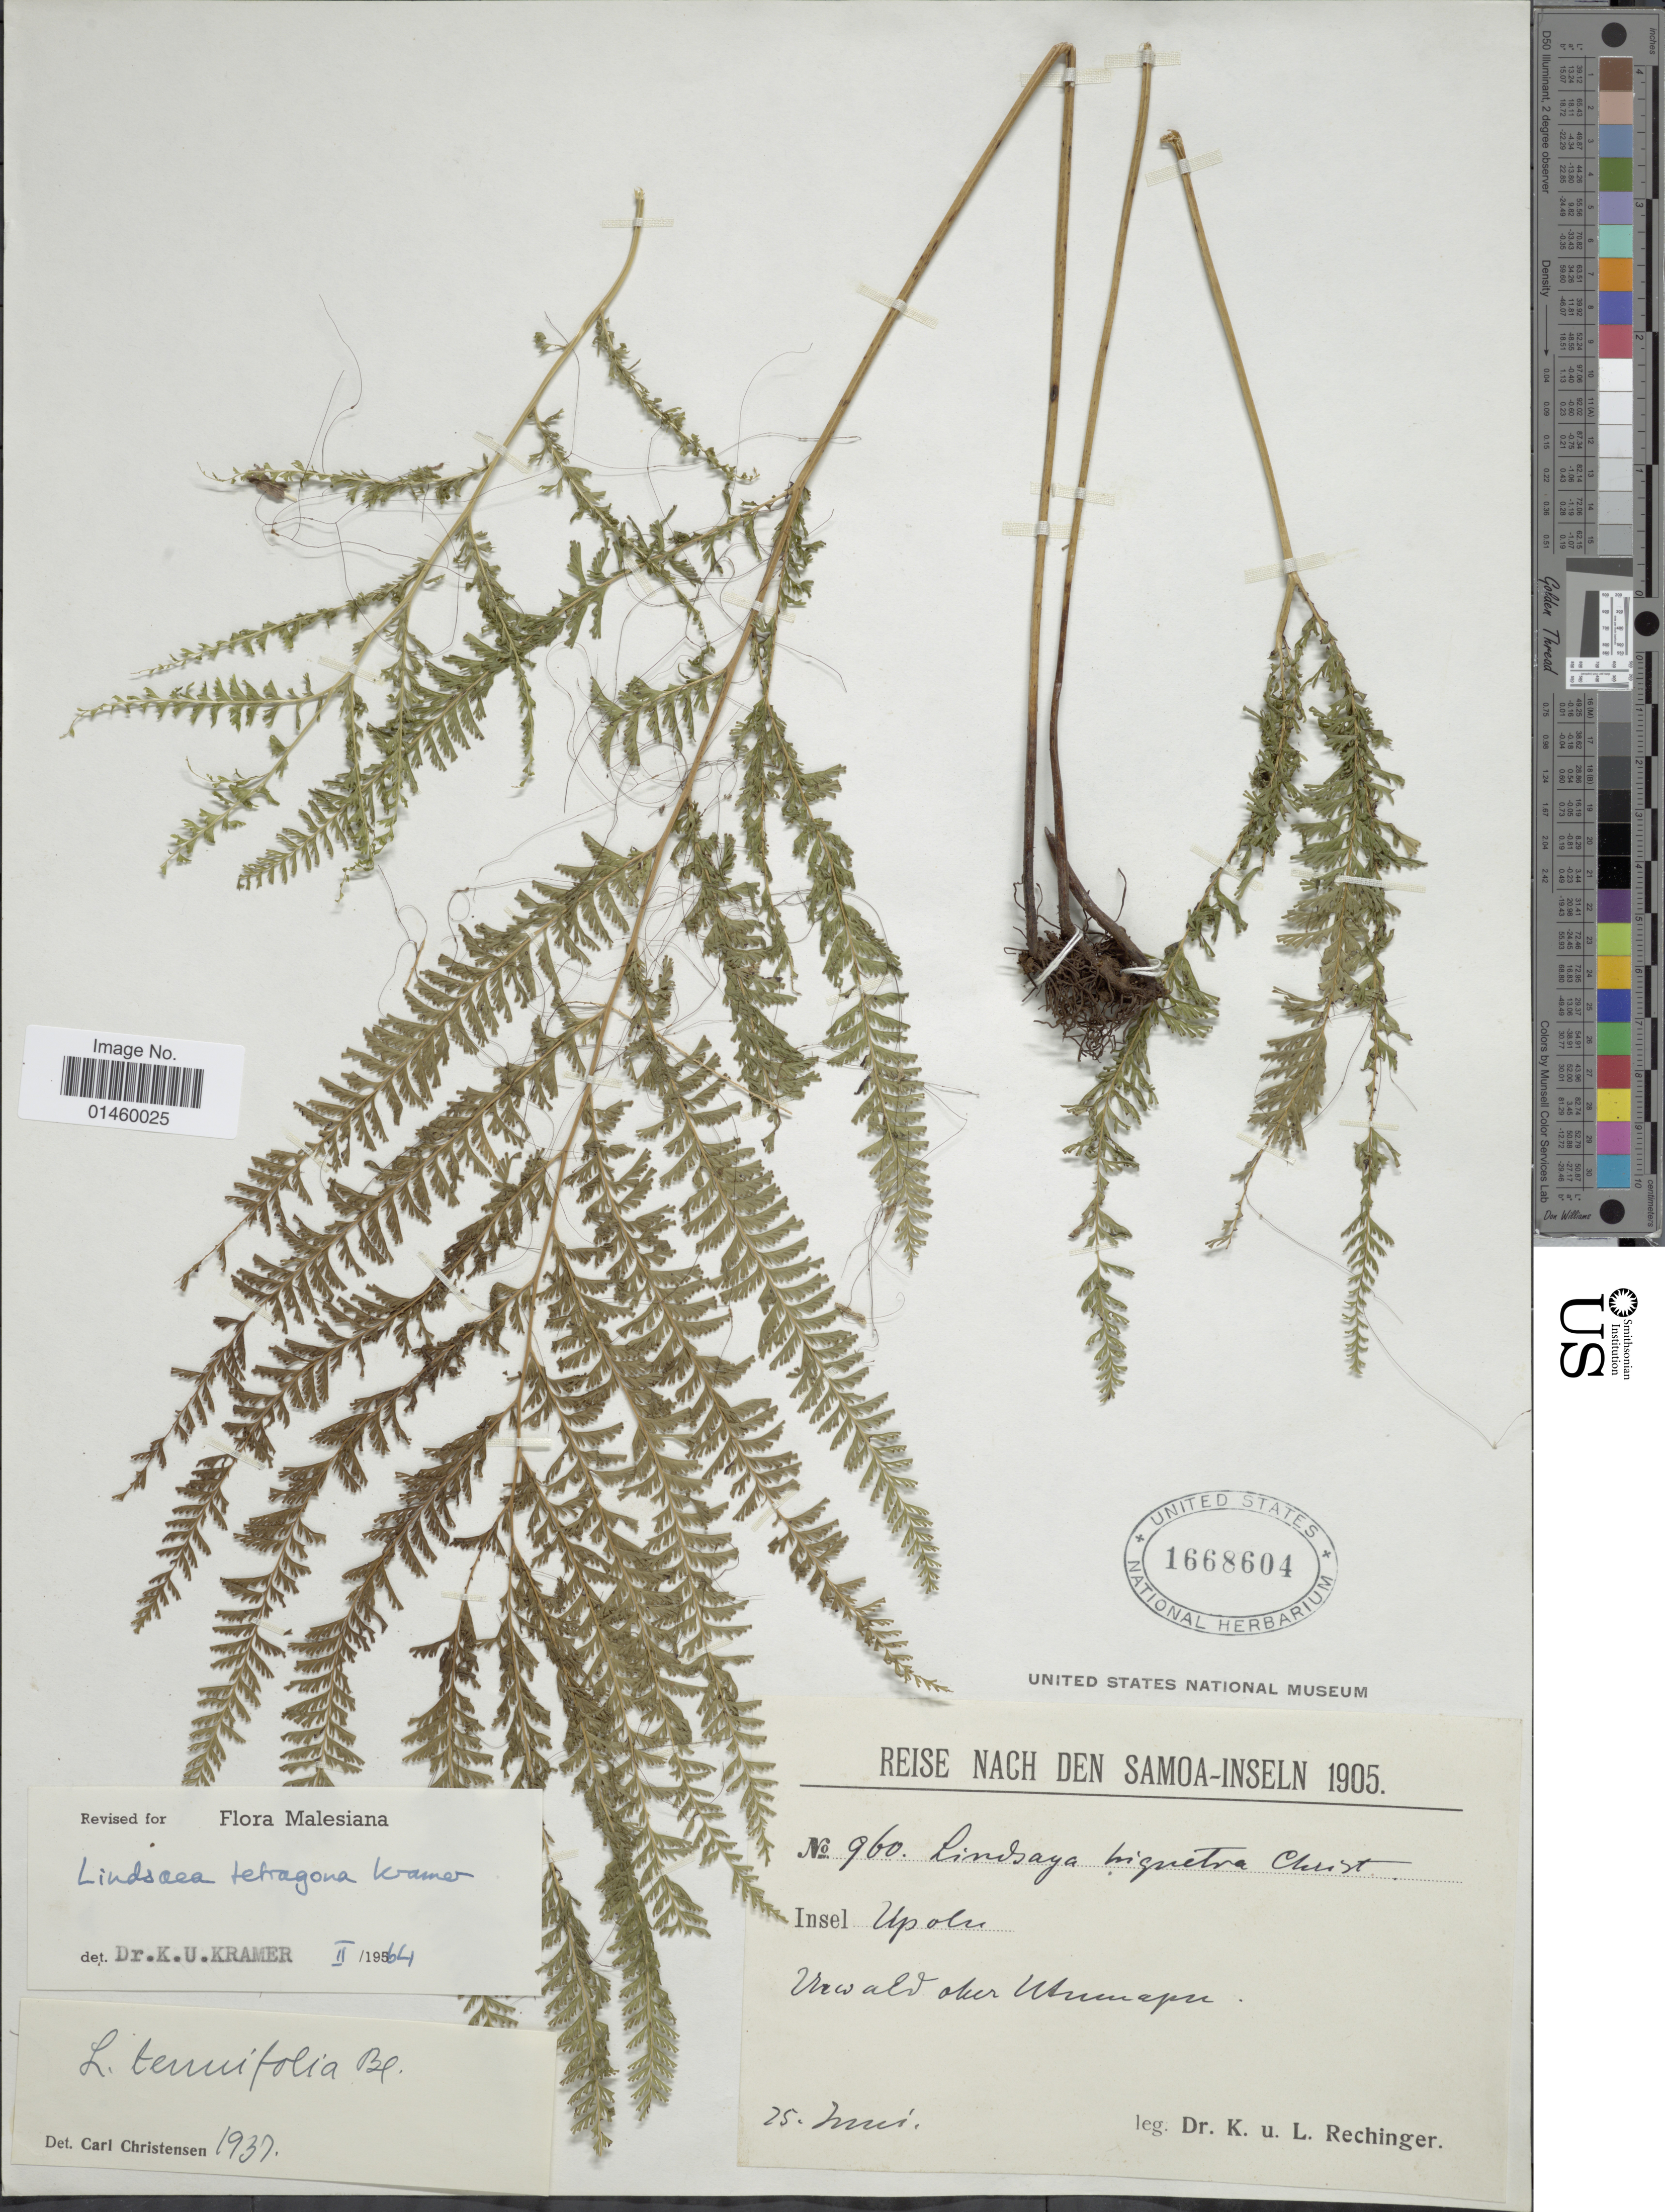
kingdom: Plantae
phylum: Tracheophyta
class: Polypodiopsida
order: Polypodiales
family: Lindsaeaceae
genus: Lindsaea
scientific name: Lindsaea tetragona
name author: K.U. Kramer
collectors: K. Rechinger & L. Rechinger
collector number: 960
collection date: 1905-05-25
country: Samoa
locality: Samoa-Inseln. Insel Upolu. Urwakd oker Utumapu. [interpreted]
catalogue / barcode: US 1668604